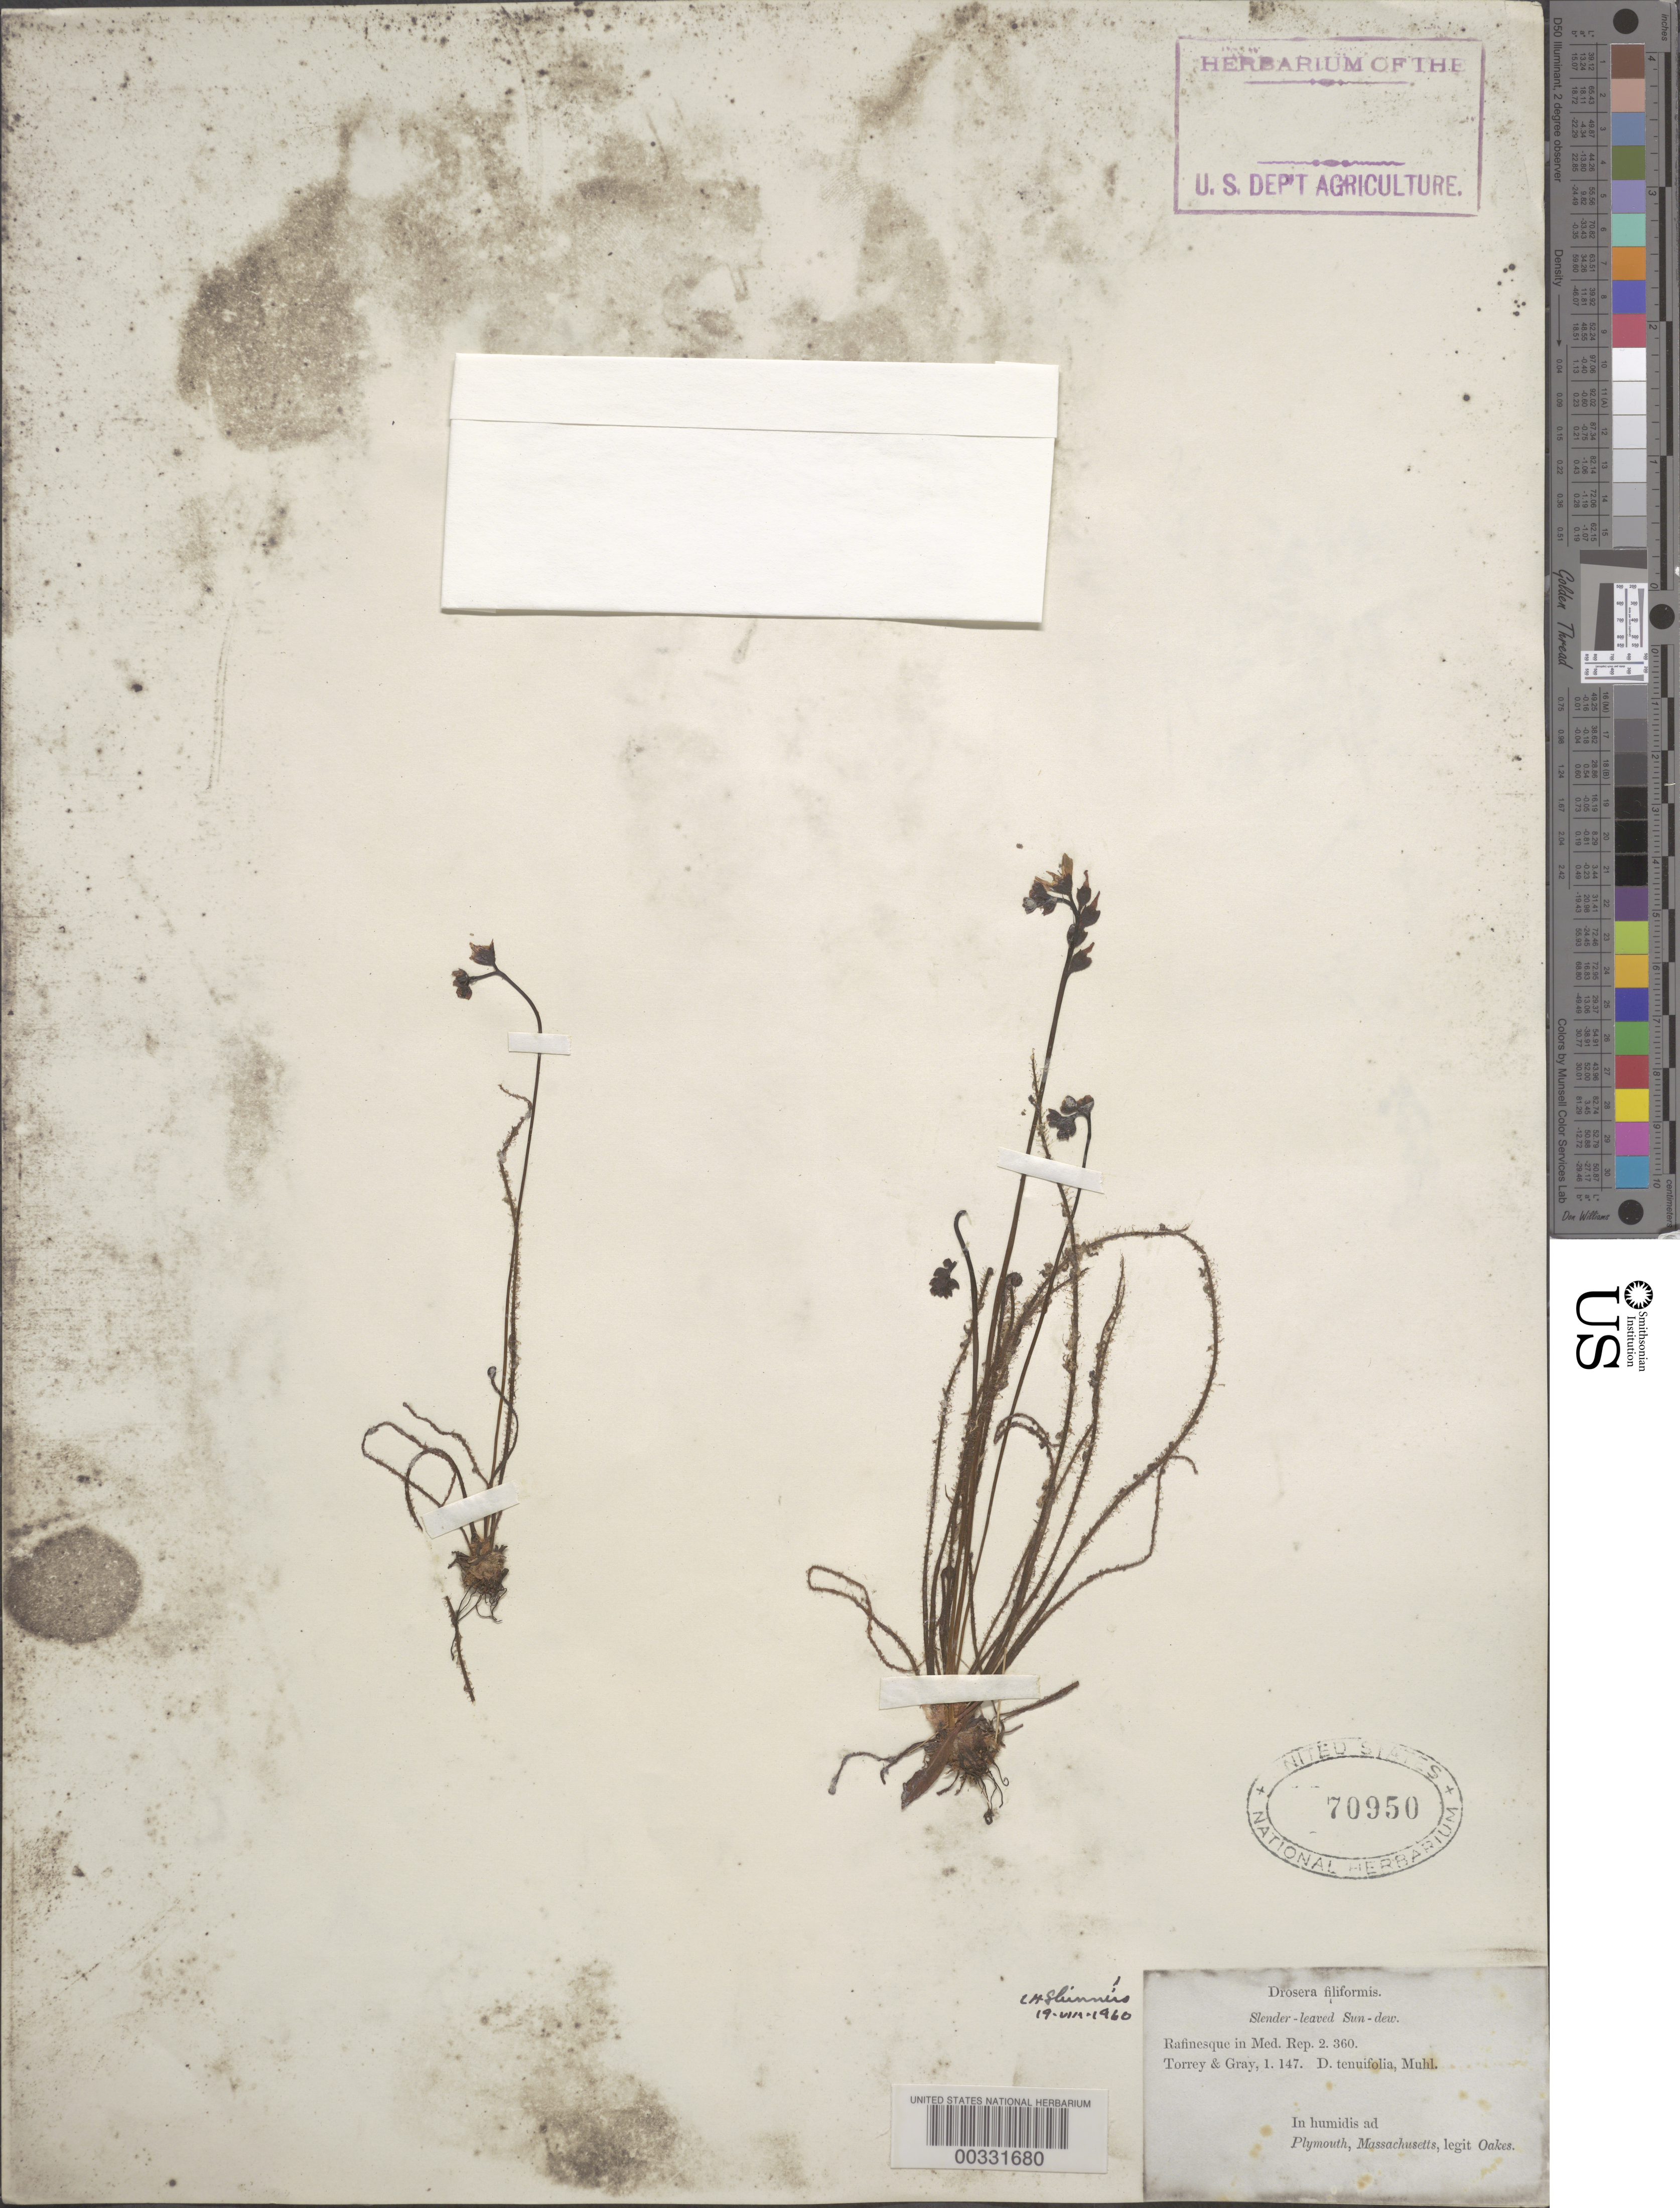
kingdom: Plantae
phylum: Tracheophyta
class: Magnoliopsida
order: Caryophyllales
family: Droseraceae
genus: Drosera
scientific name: Drosera filiformis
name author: Raf.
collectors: -. Oakes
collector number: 1.147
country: United States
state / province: Massachusetts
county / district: Plymouth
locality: Plymouth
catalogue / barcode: US 70950